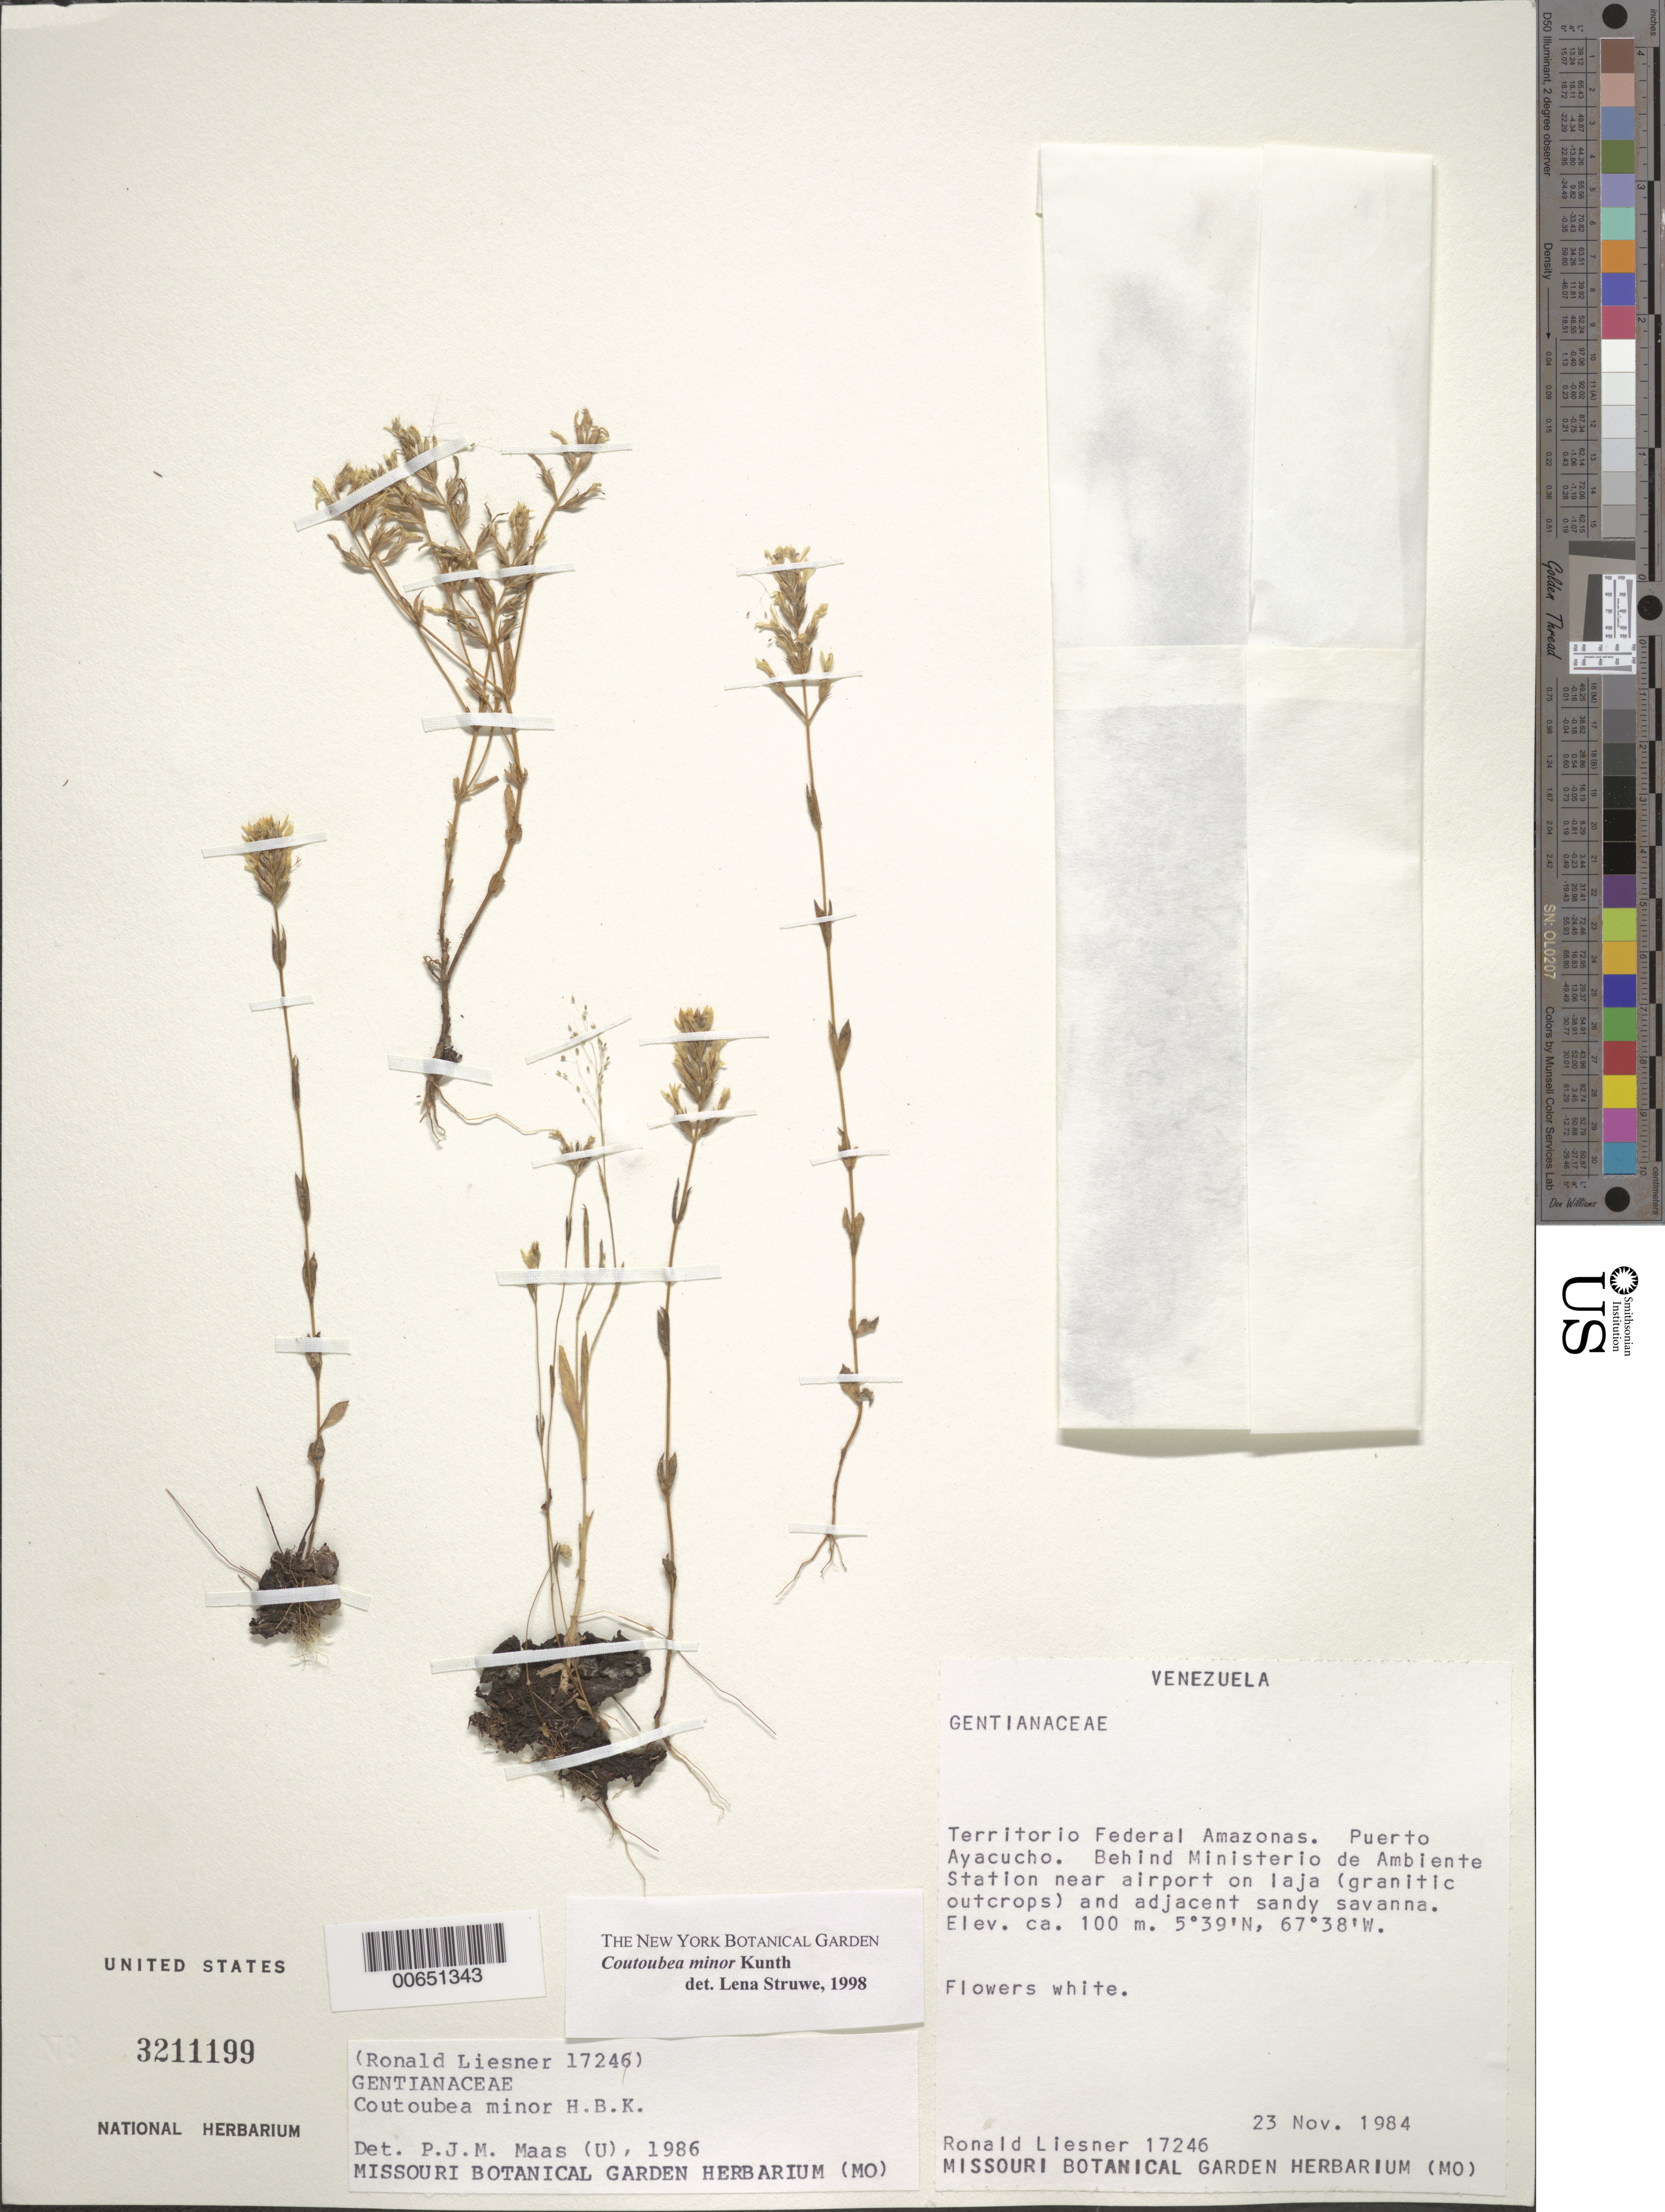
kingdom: Plantae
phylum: Tracheophyta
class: Magnoliopsida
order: Gentianales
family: Gentianaceae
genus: Coutoubea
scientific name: Coutoubea minor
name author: Kunth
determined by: Struwe, L.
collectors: R. L. Liesner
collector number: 17246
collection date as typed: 23-Nov-84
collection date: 1984-11-23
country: Venezuela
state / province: Amazonas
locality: Puerto Ayacucho, behind Ministerío de Ambiente Station near airport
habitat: Laja (granitic outcrops) and adjacent sandy savanna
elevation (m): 100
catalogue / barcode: US 3211199